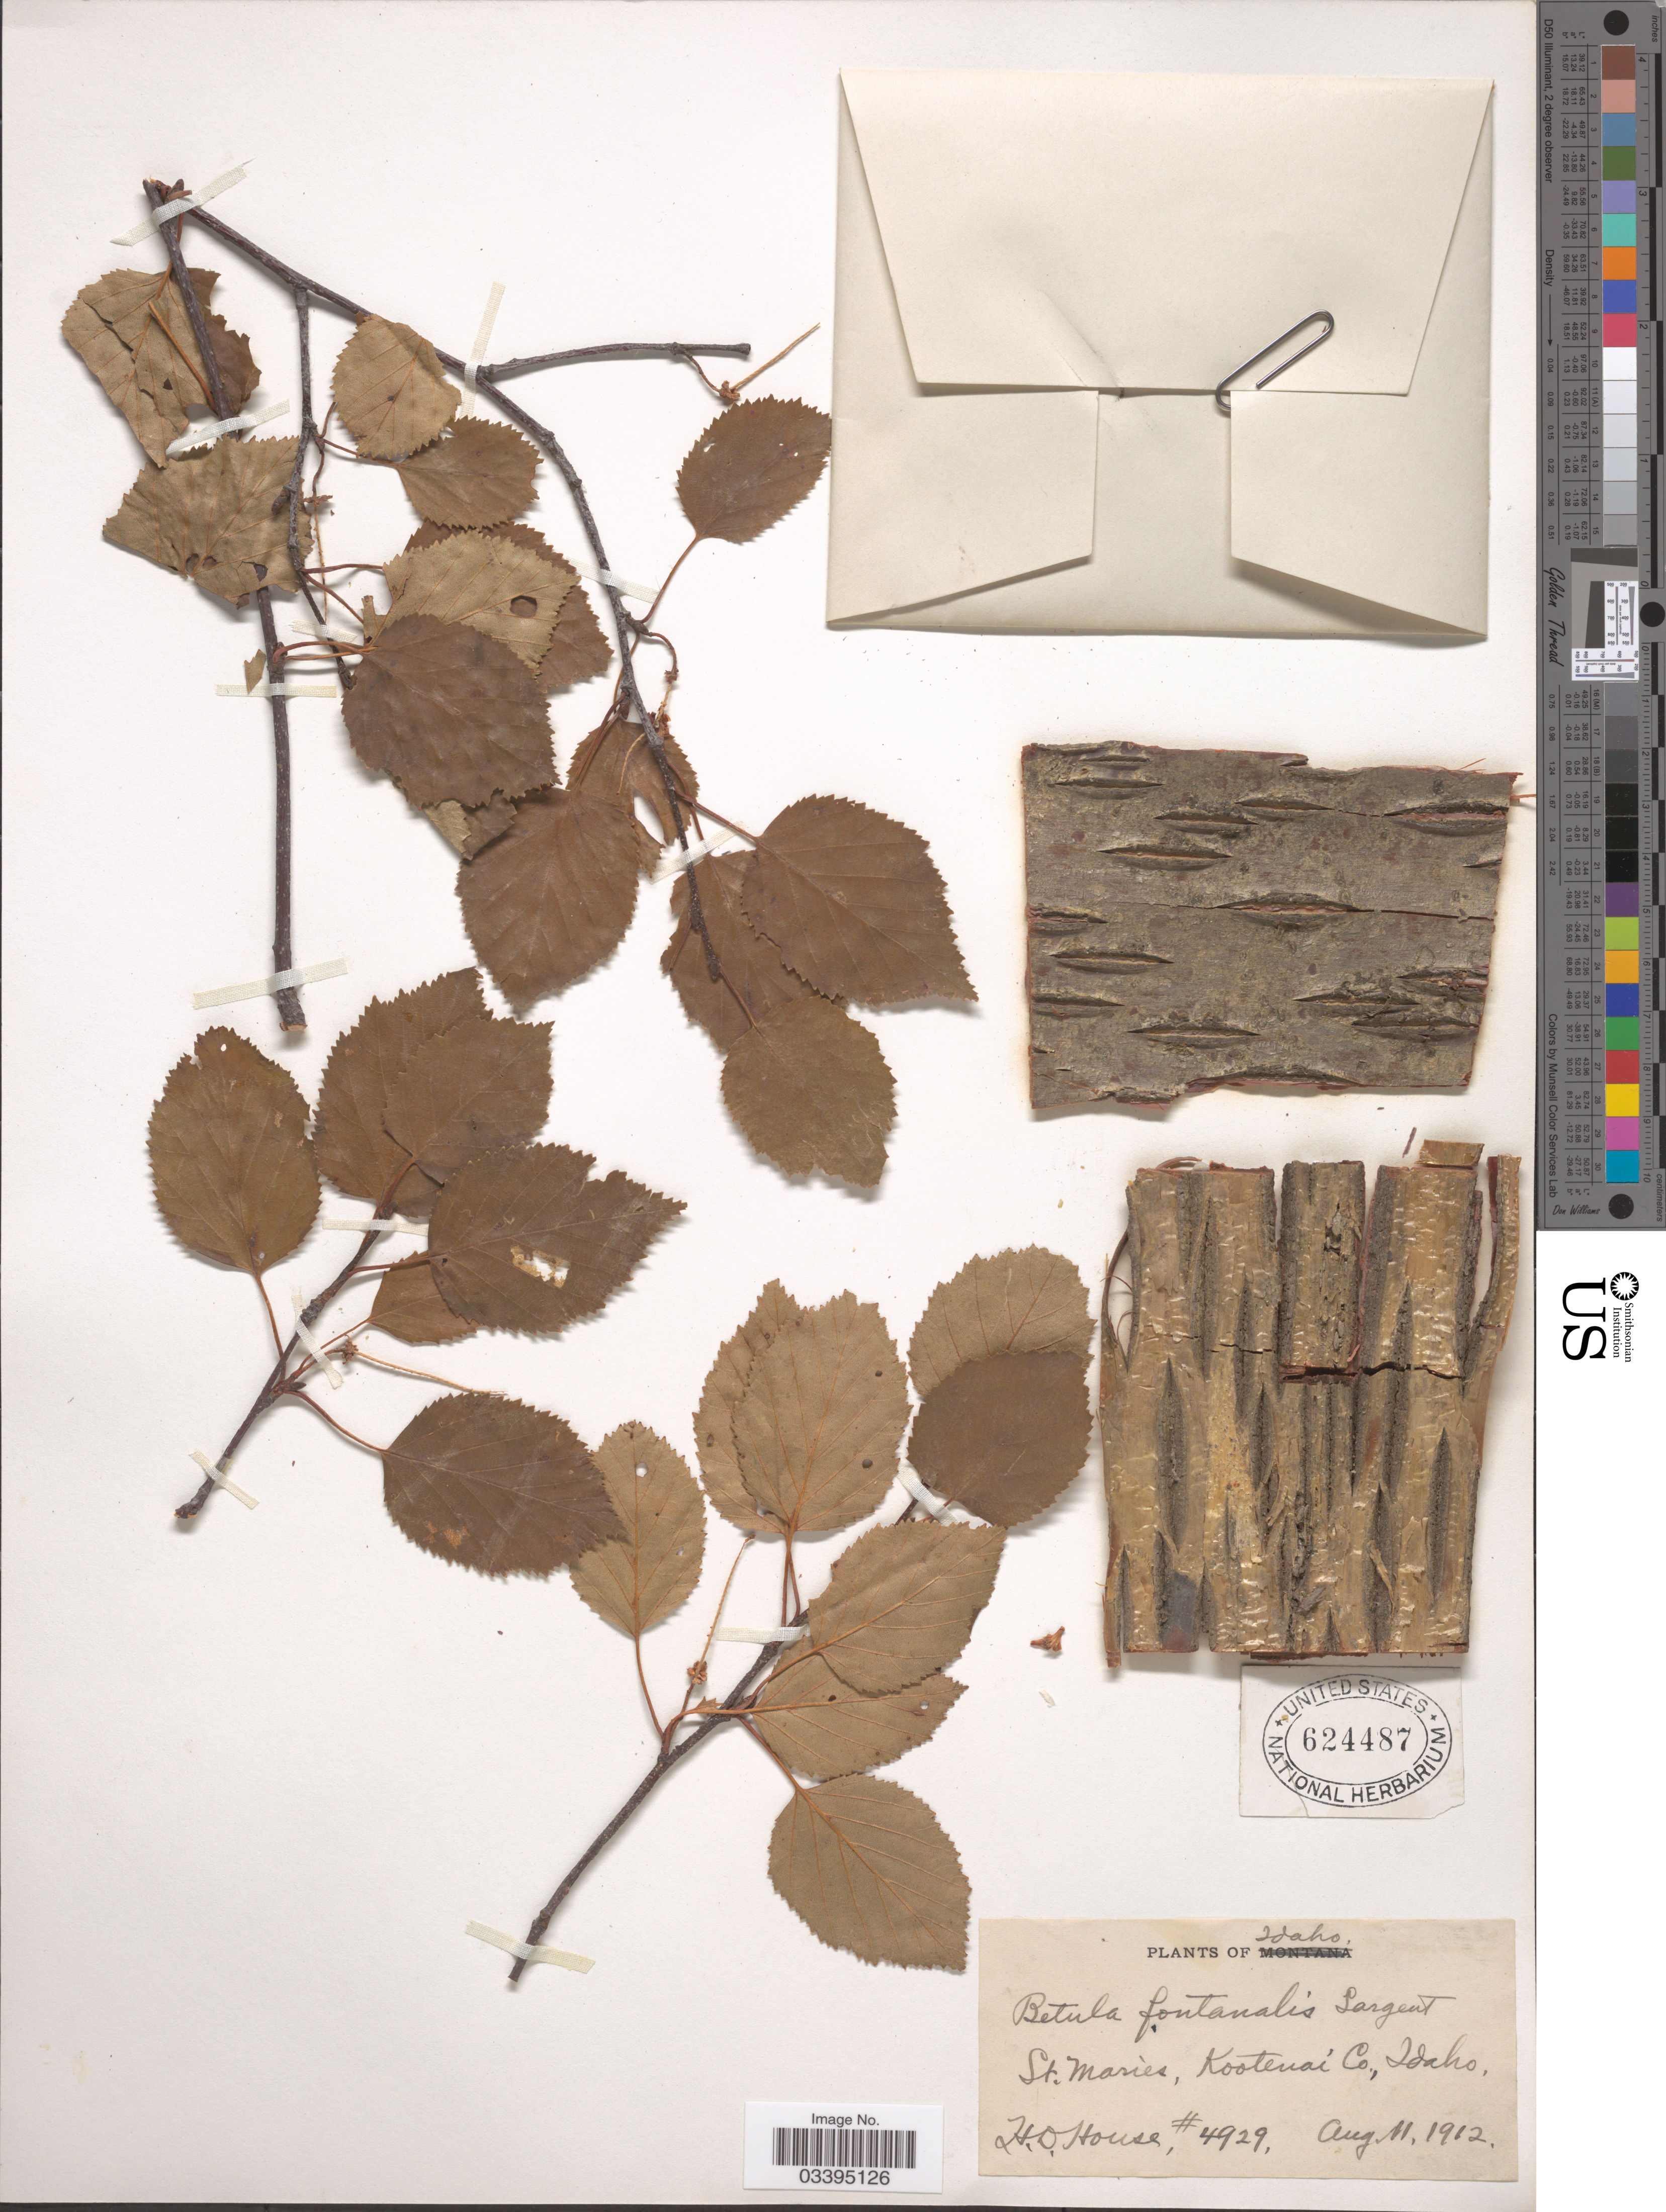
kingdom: Plantae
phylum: Tracheophyta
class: Magnoliopsida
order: Fagales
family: Betulaceae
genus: Betula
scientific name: Betula fontinalis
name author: Sarg.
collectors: H. D. House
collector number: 4929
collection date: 1912-08-11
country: United States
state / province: Idaho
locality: St. Maries, Kootenai Co.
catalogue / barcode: US 624487